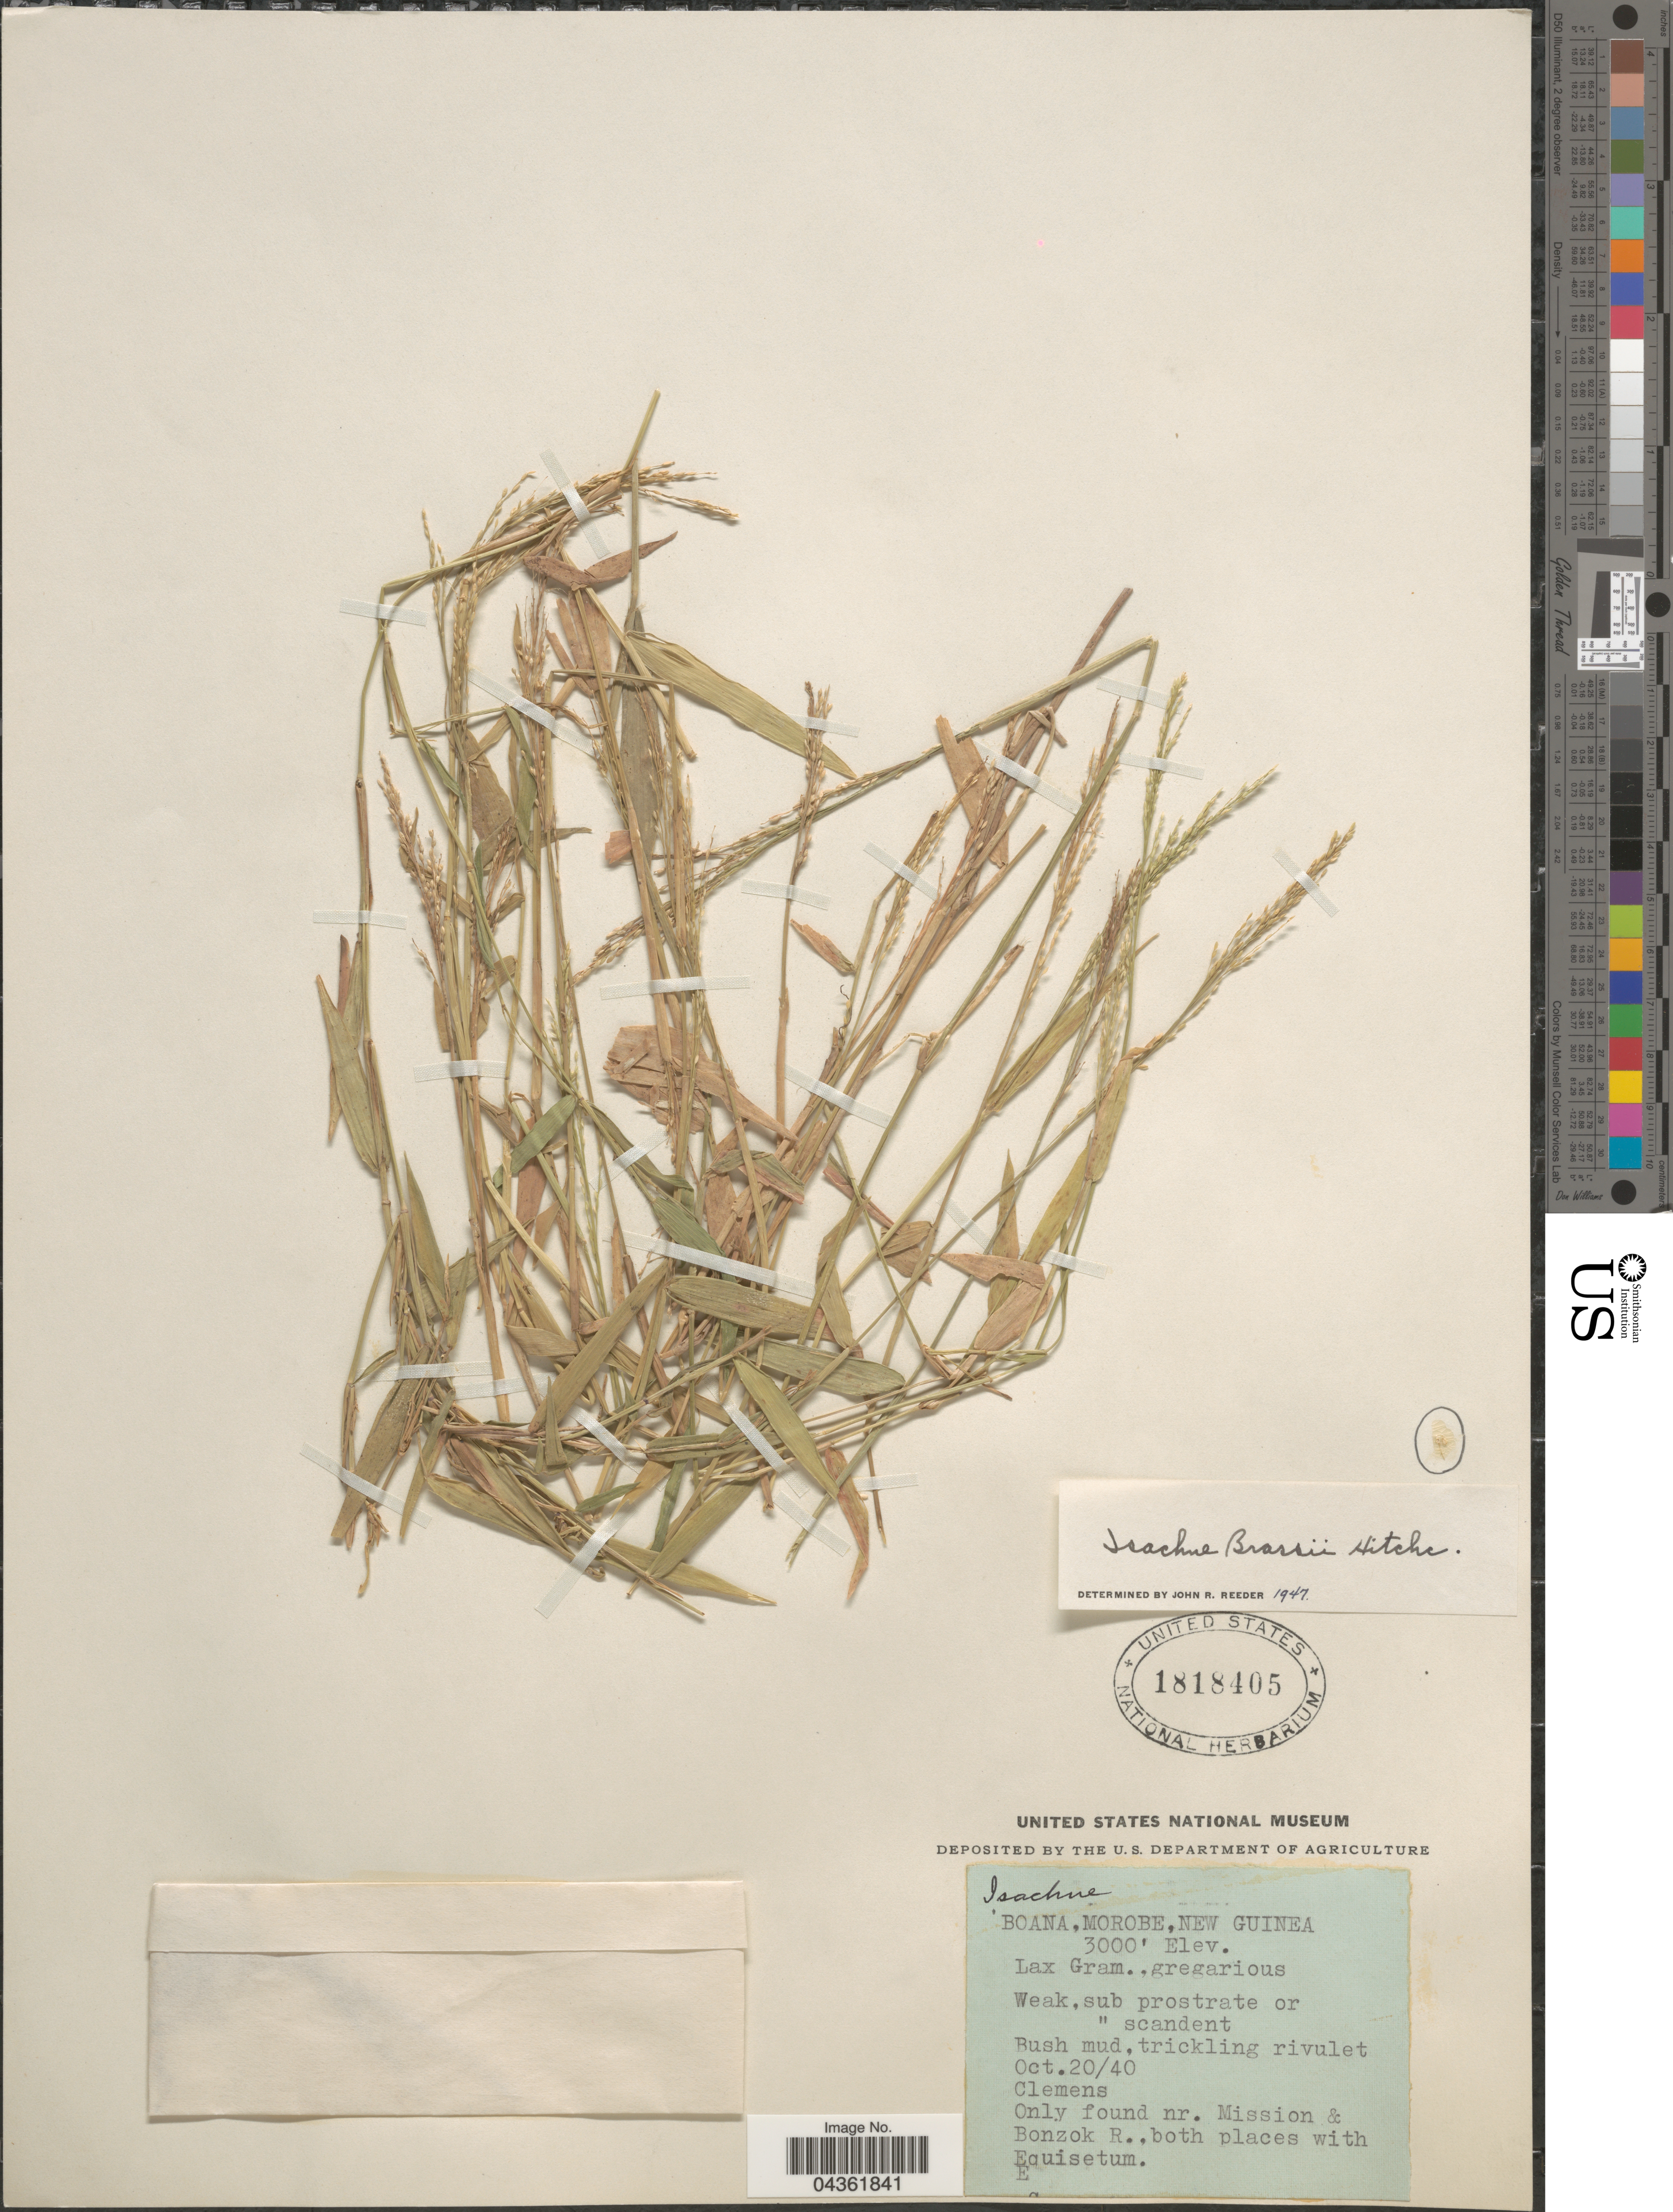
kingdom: Plantae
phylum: Tracheophyta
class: Liliopsida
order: Poales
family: Poaceae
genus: Isachne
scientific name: Isachne brassii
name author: Hitchc.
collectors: -. Clemens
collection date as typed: Transcribed d/m/y: 20/10/40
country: Papua New Guinea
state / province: Morobe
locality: Boana, New Guinea.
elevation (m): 914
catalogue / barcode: US 1818405